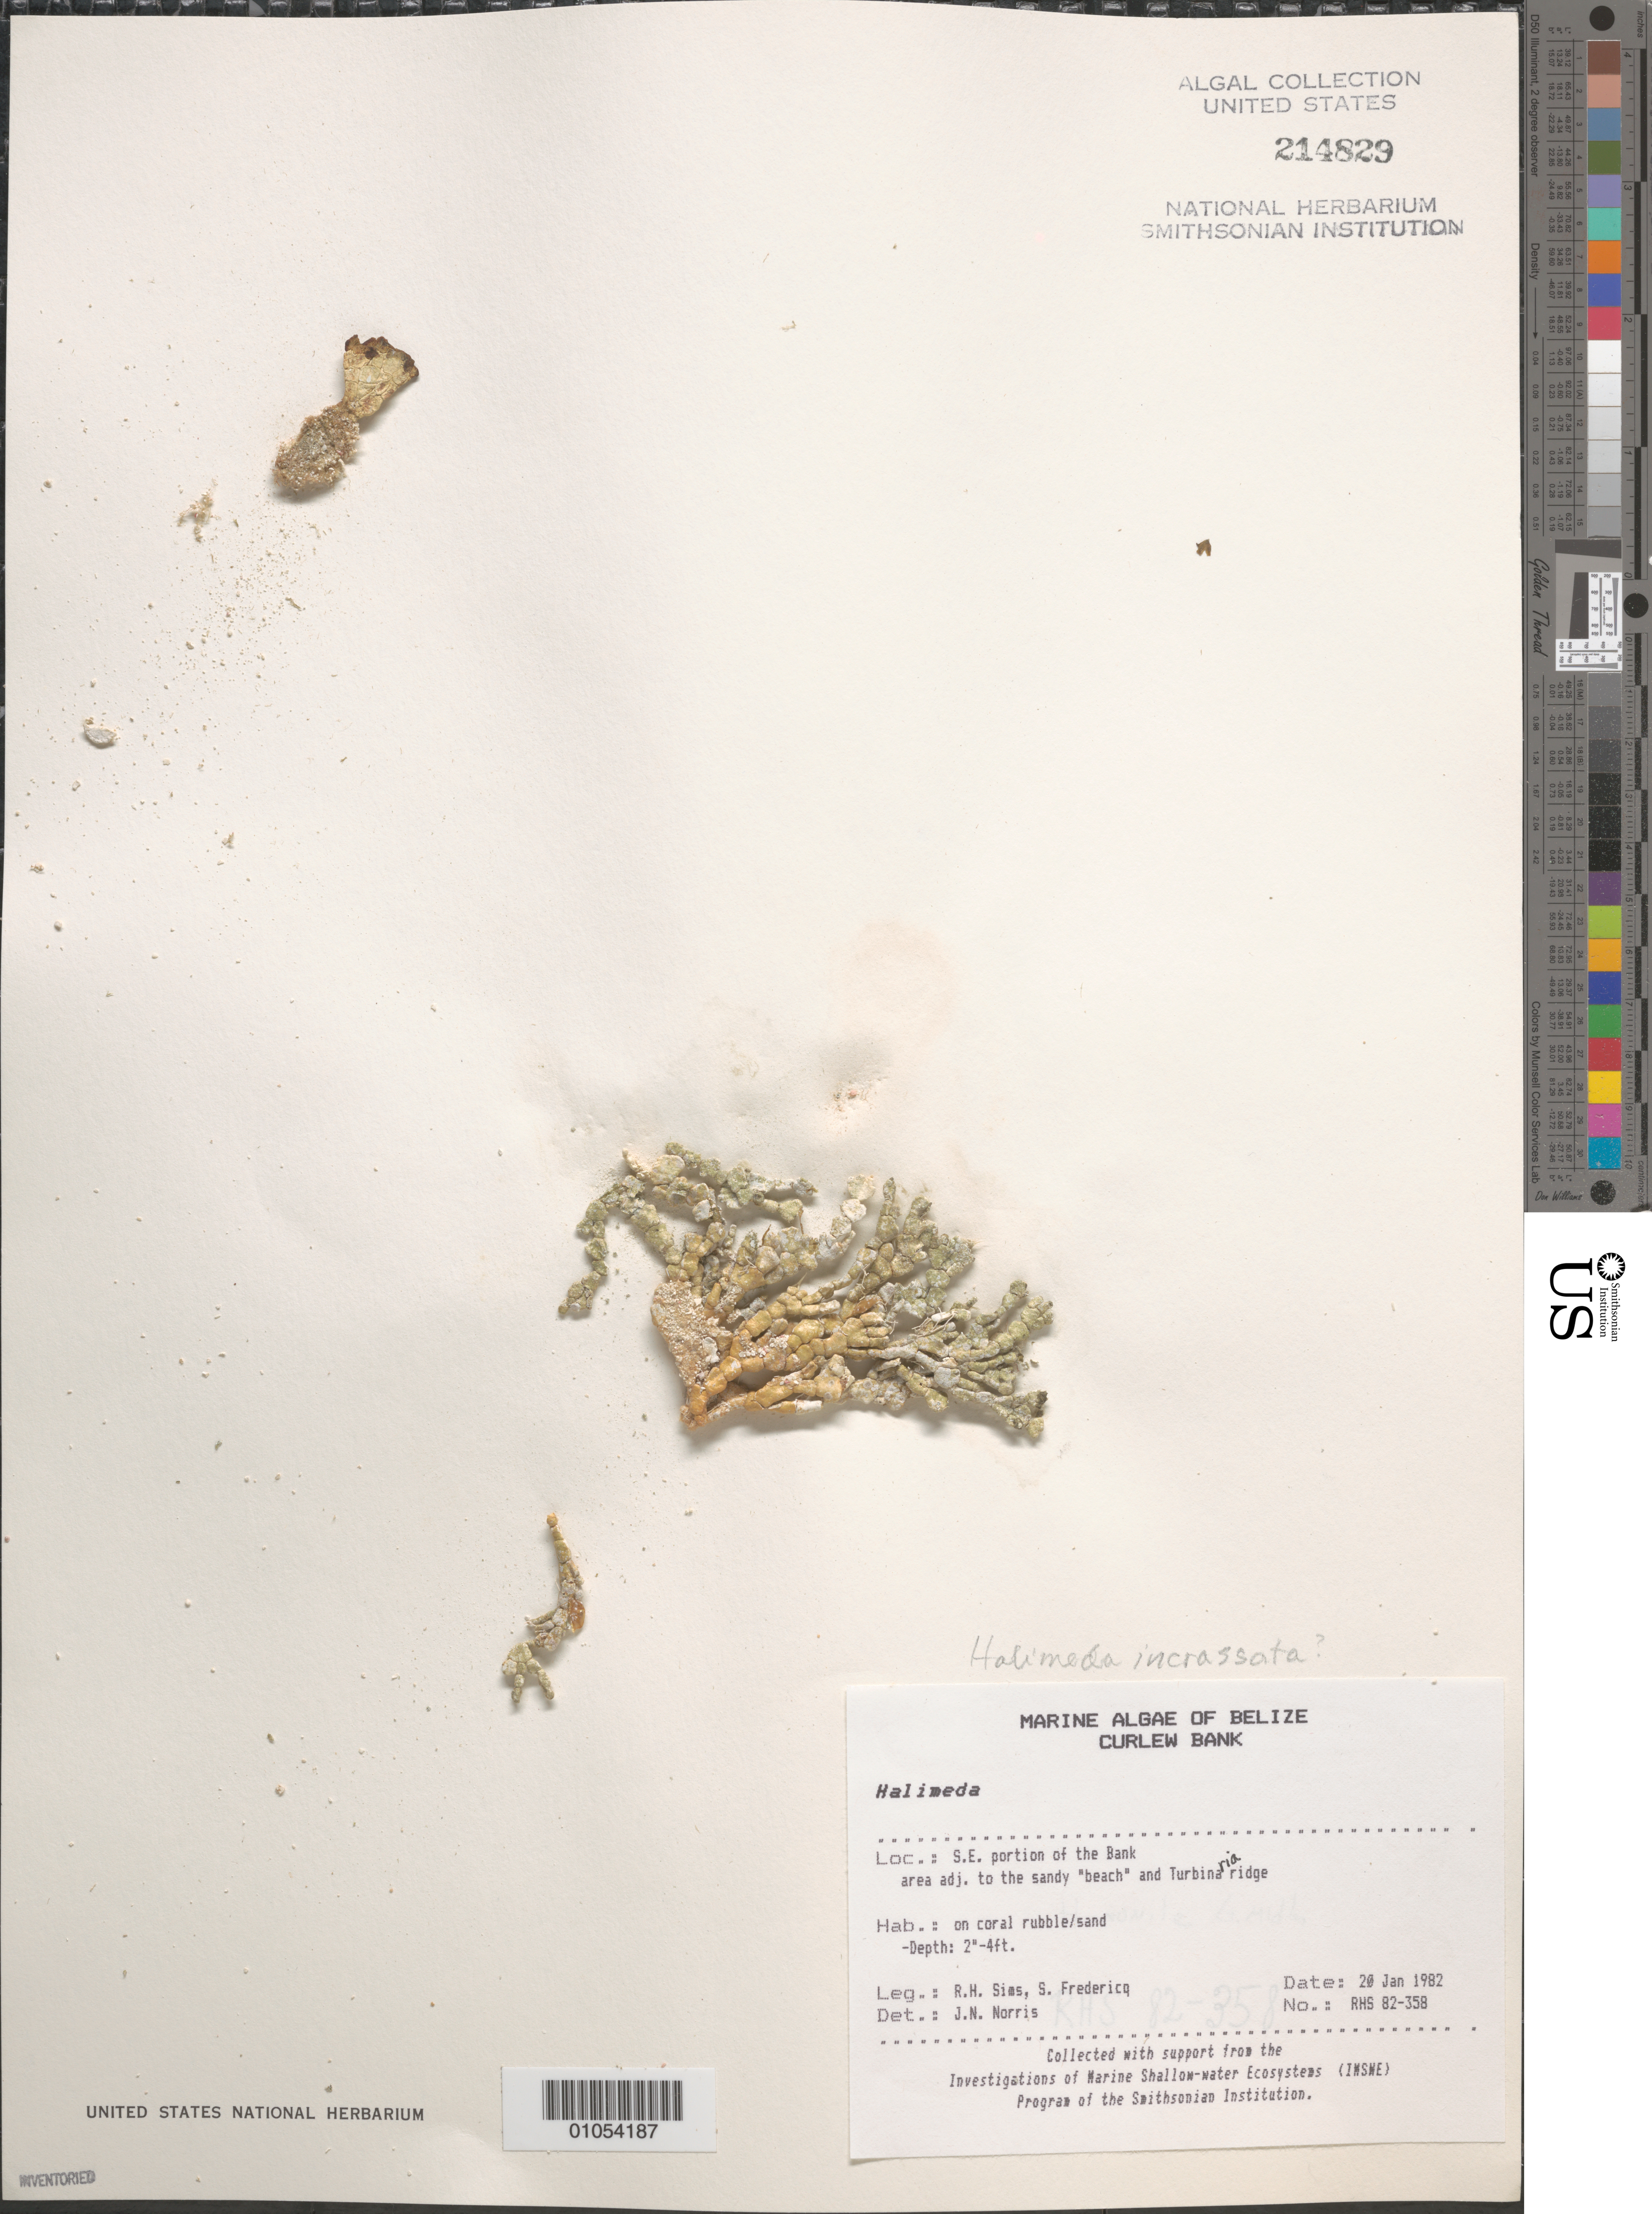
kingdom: Plantae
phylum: Chlorophyta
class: Ulvophyceae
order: Bryopsidales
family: Halimedaceae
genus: Halimeda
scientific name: Halimeda incrassata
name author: (J. Ellis) J.V.Lamouroux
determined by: Norris, James N.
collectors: R. H. Sims & S. Fredericq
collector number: RHS 82-358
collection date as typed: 20 Jan 1982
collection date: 1982-01-20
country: Belize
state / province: Stann Creek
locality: Curlew Bank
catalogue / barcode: US 214829